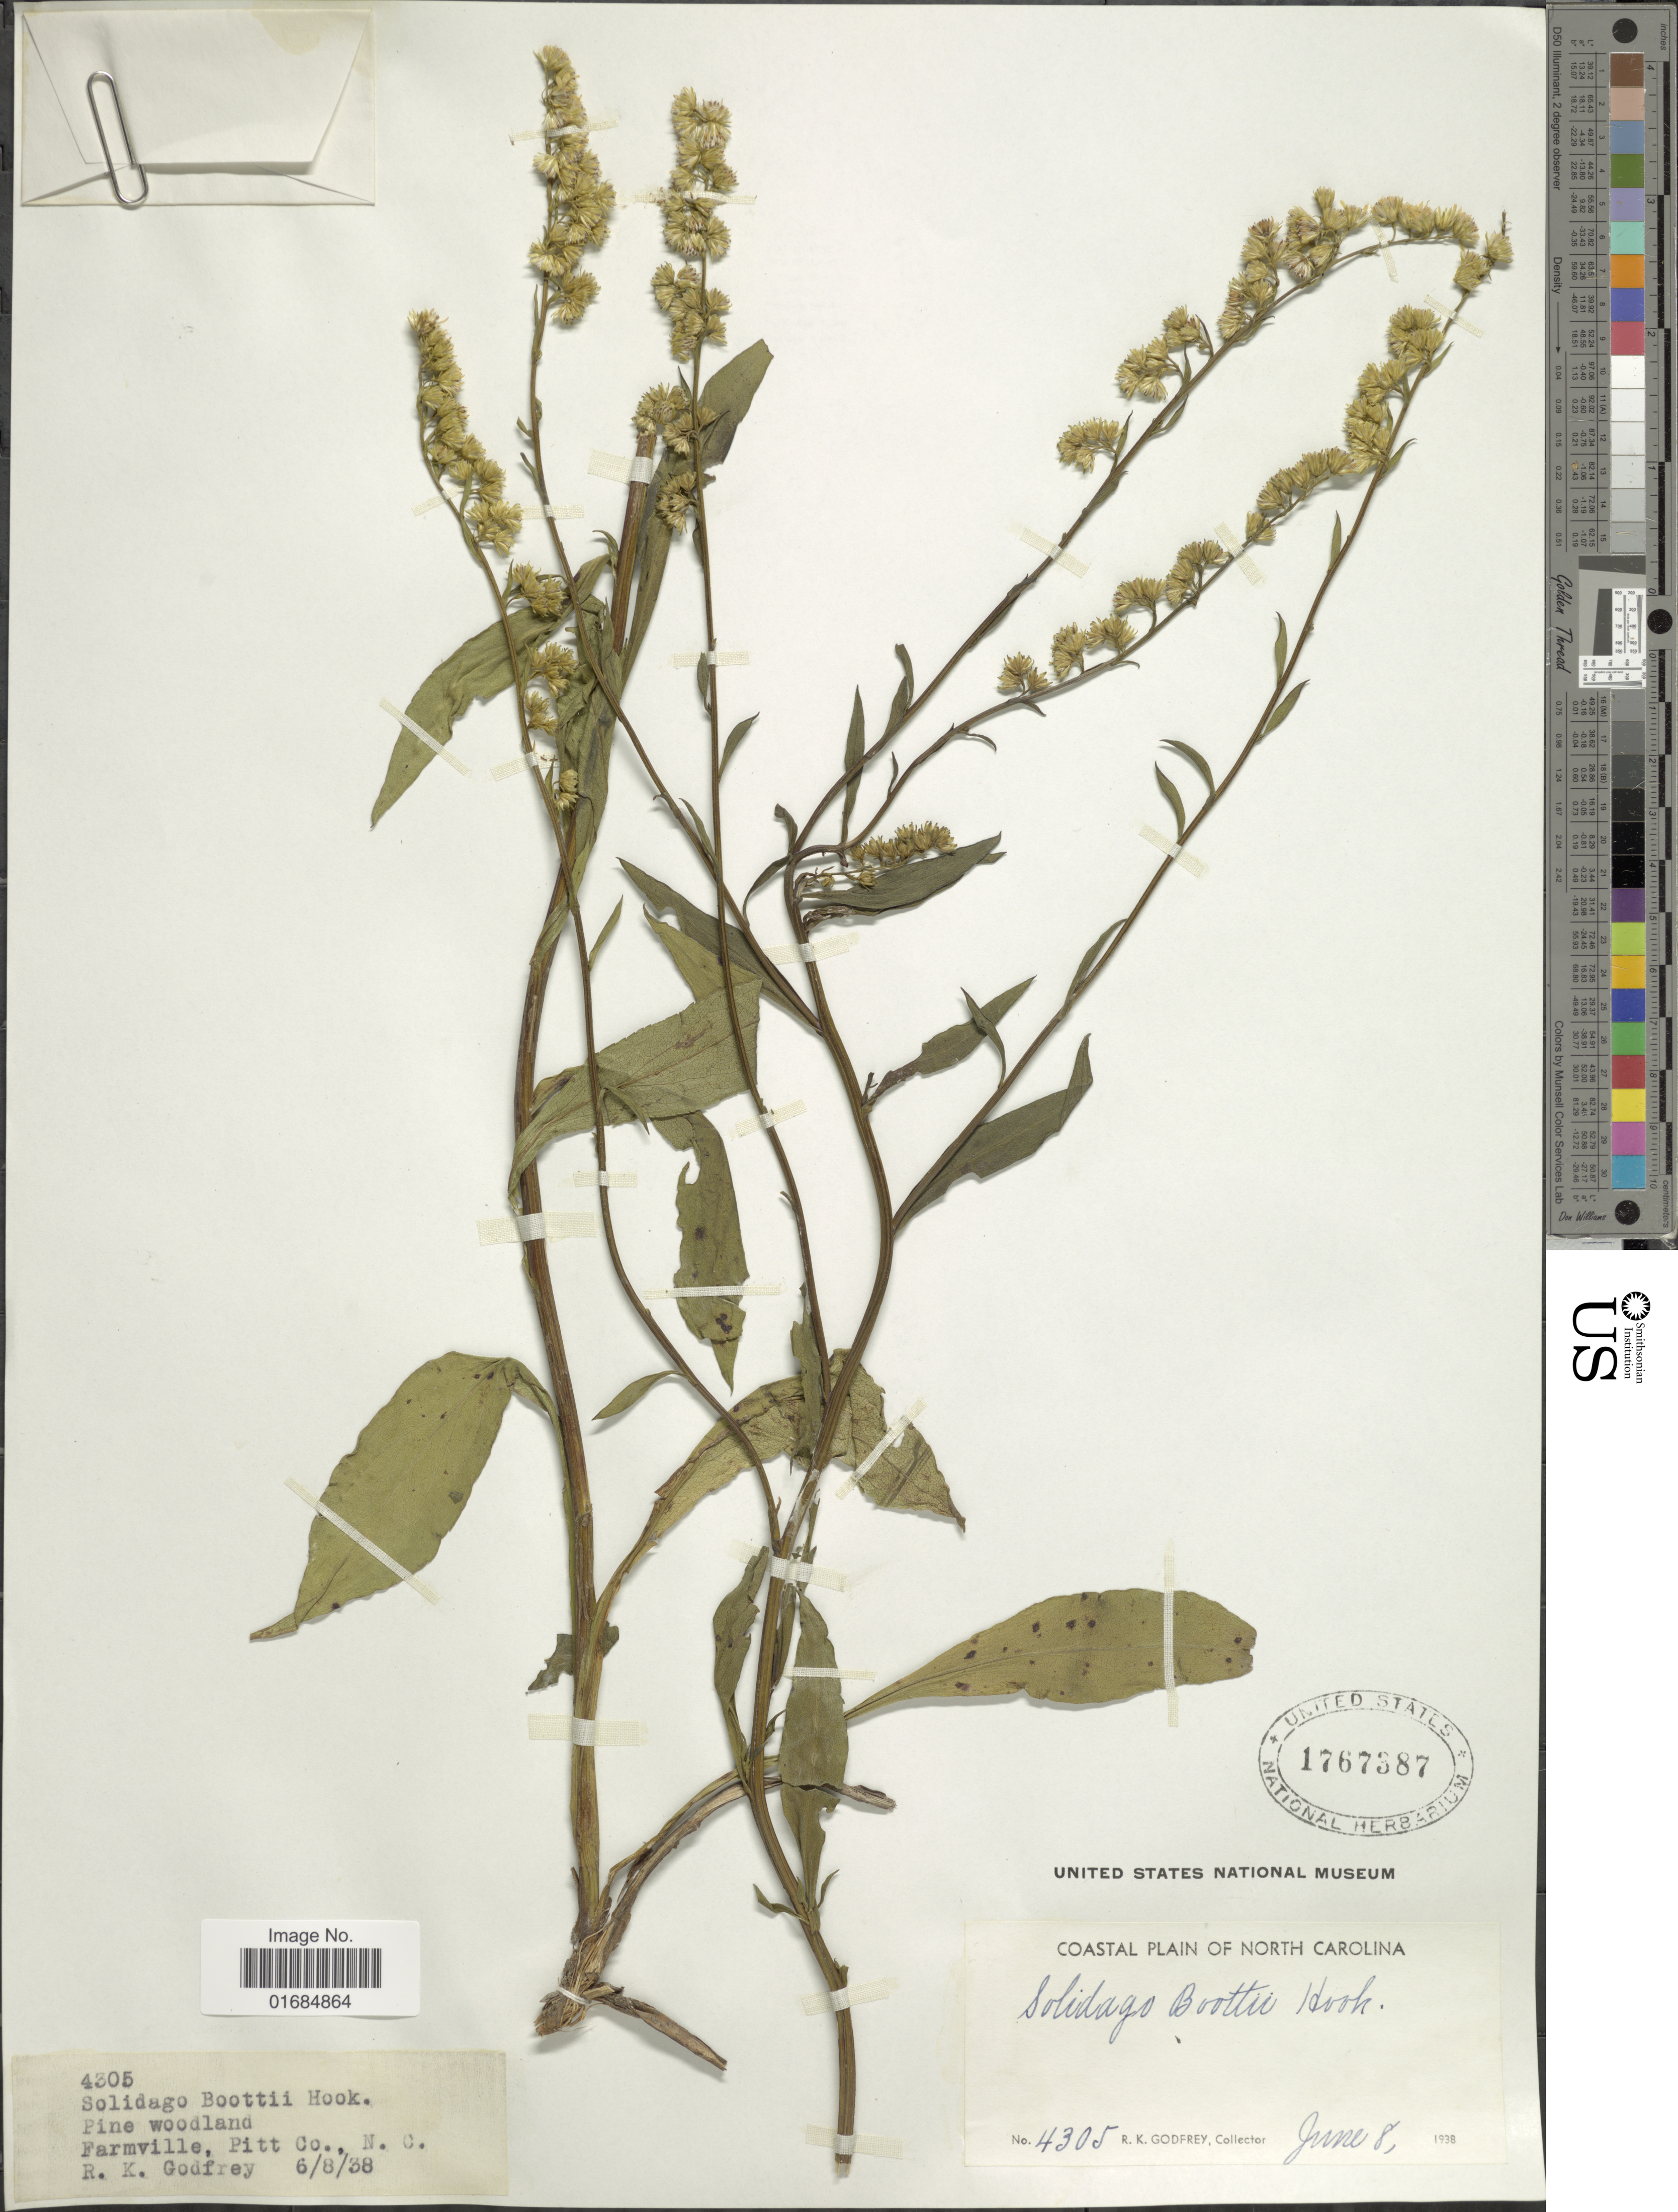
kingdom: Plantae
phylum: Tracheophyta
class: Magnoliopsida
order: Asterales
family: Asteraceae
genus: Solidago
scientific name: Solidago boottii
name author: Hook.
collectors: R. K. Godfrey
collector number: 4305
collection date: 1938-06-08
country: United States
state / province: North Carolina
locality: Coastal Plain of North Carolina, Pine Woodland, Farmville, Pitt Co.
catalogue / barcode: US 1767387